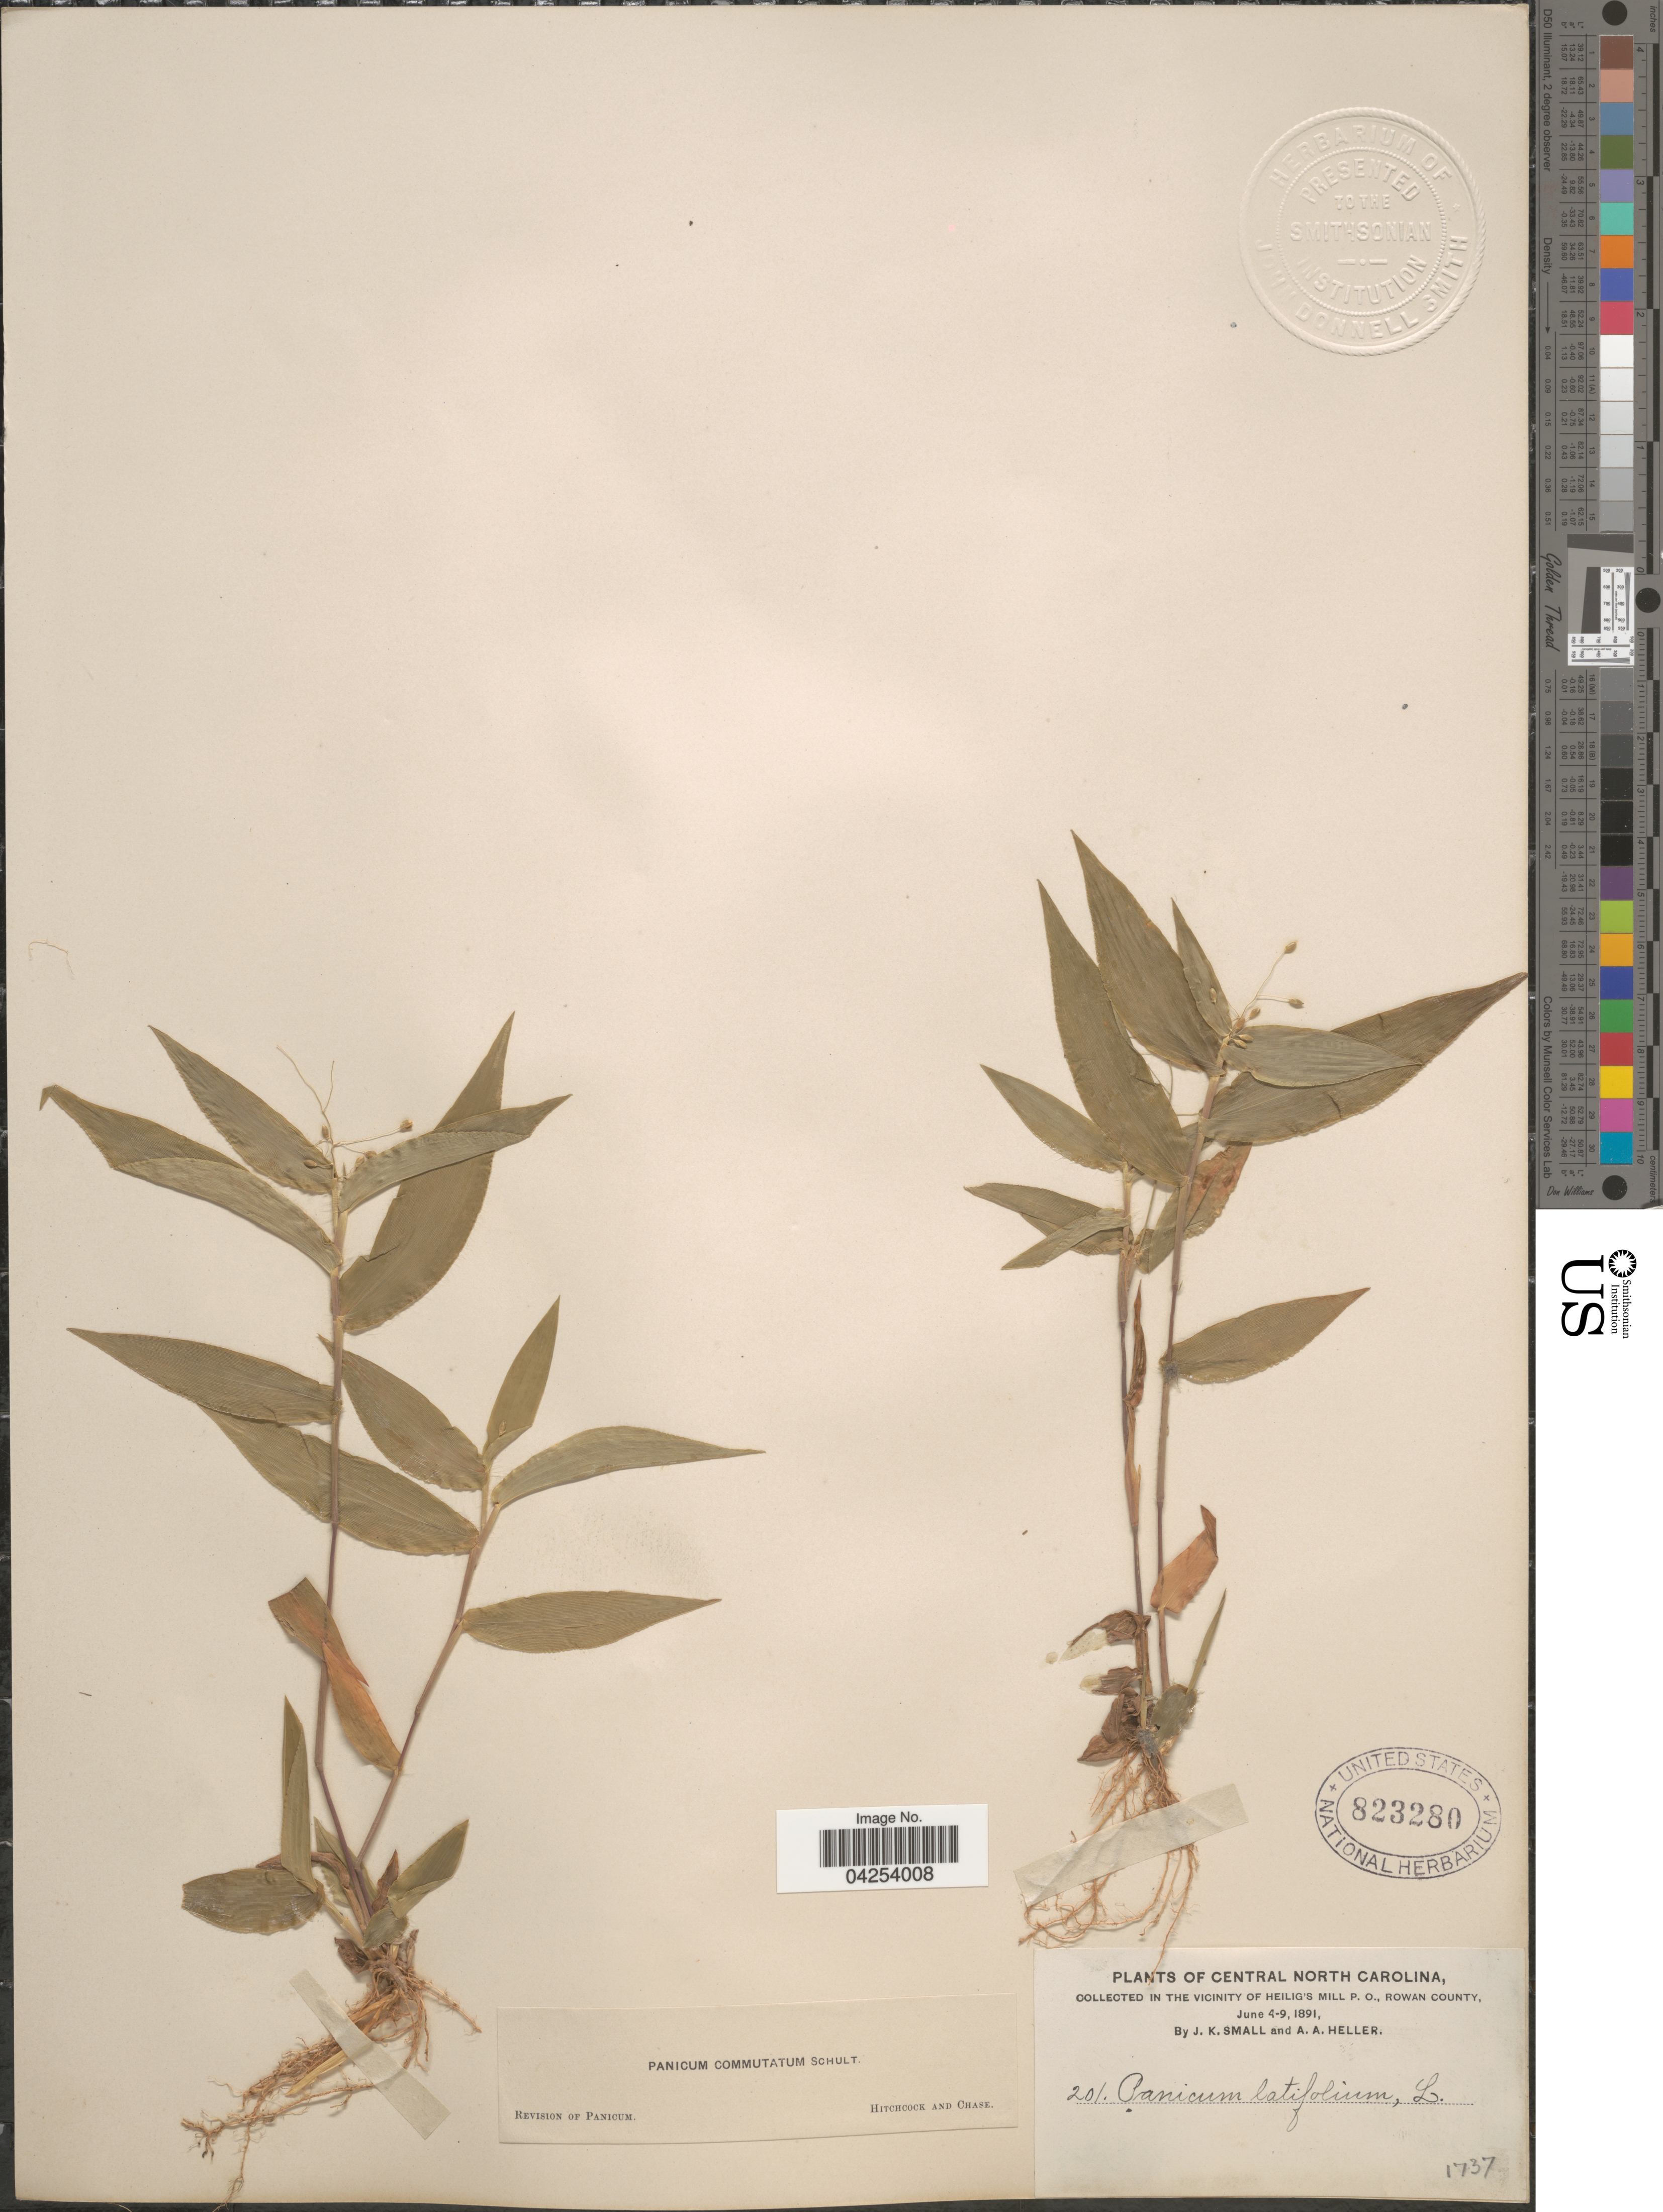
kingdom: Plantae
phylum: Tracheophyta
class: Liliopsida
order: Poales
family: Poaceae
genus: Dichanthelium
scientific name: Dichanthelium commutatum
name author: (Schult.) Gould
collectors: J. K. Small & A. A. Heller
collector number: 201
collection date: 1891-06-04/1891-06-09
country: United States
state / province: North Carolina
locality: Central North Carolina. In the vicinity of Heilig's Mill P. O., Rowan County.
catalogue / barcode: US 823280